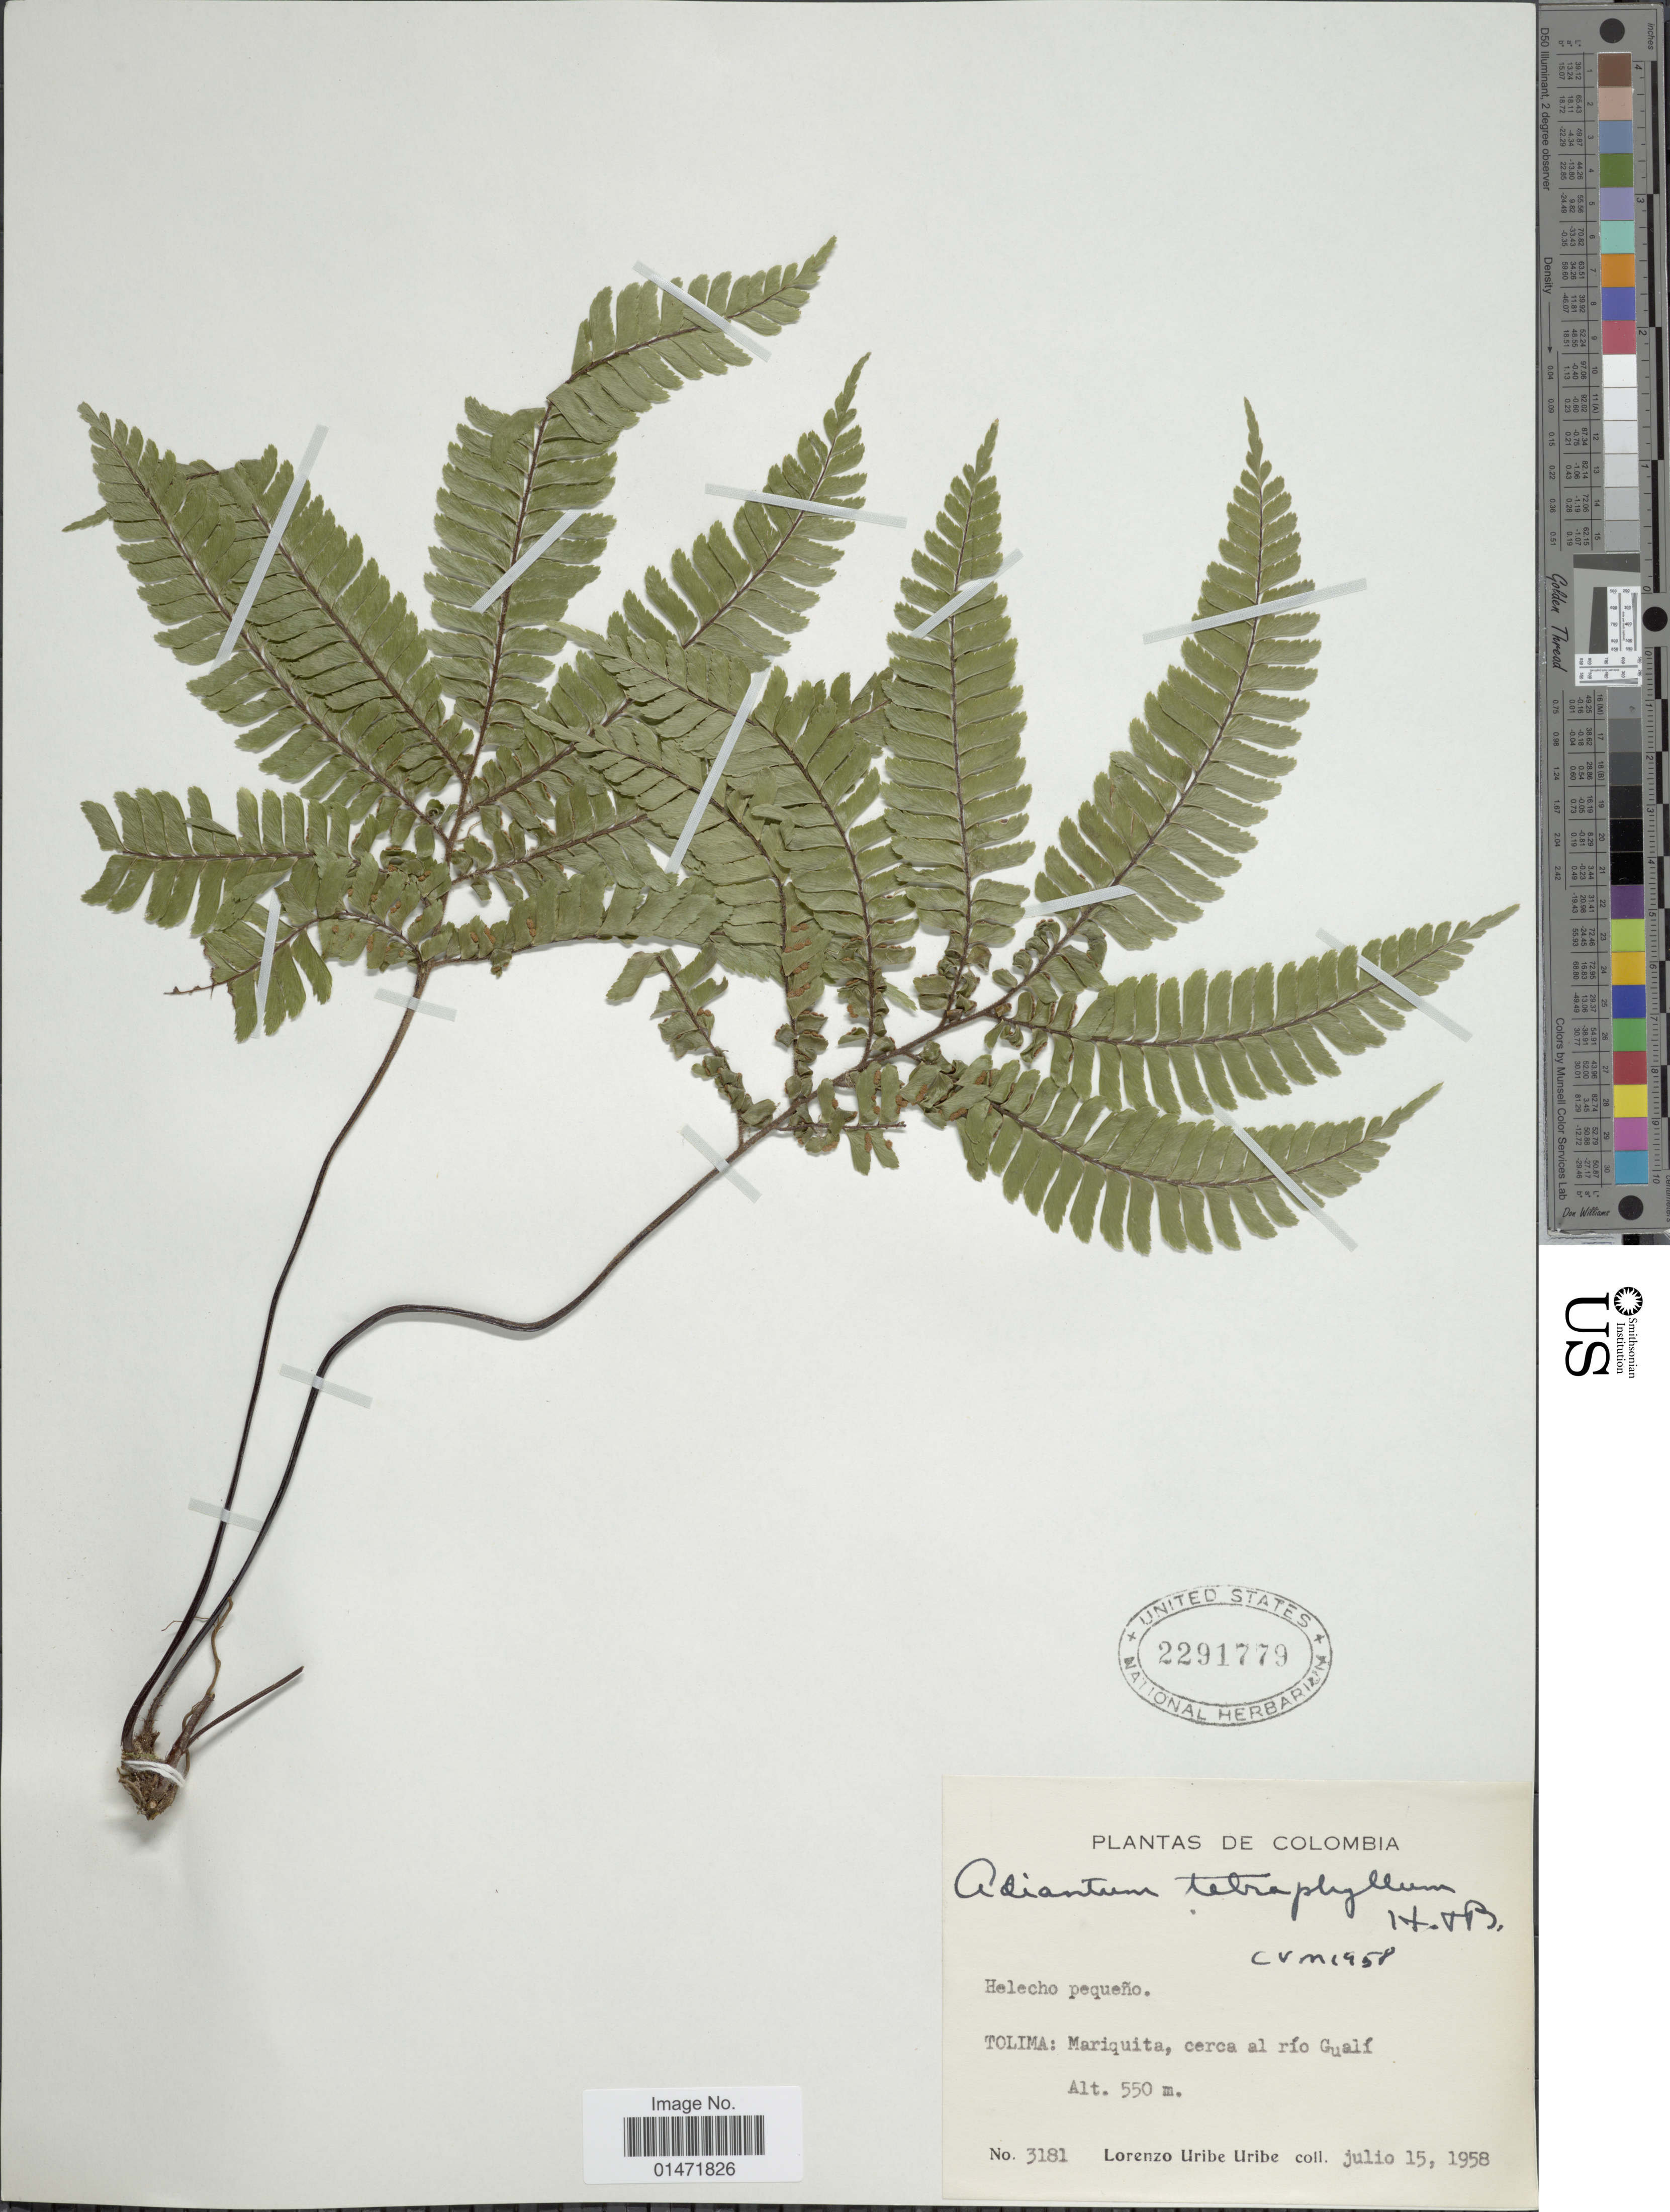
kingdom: Plantae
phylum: Tracheophyta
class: Polypodiopsida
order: Polypodiales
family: Pteridaceae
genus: Adiantum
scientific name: Adiantum tetraphyllum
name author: Humb. & Bonpl. ex Willd.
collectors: L. Uribe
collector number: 3181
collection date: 1958-07-15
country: Colombia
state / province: Tolima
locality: Mariquita, cerca al río Gualí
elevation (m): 550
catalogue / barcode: US 2291779